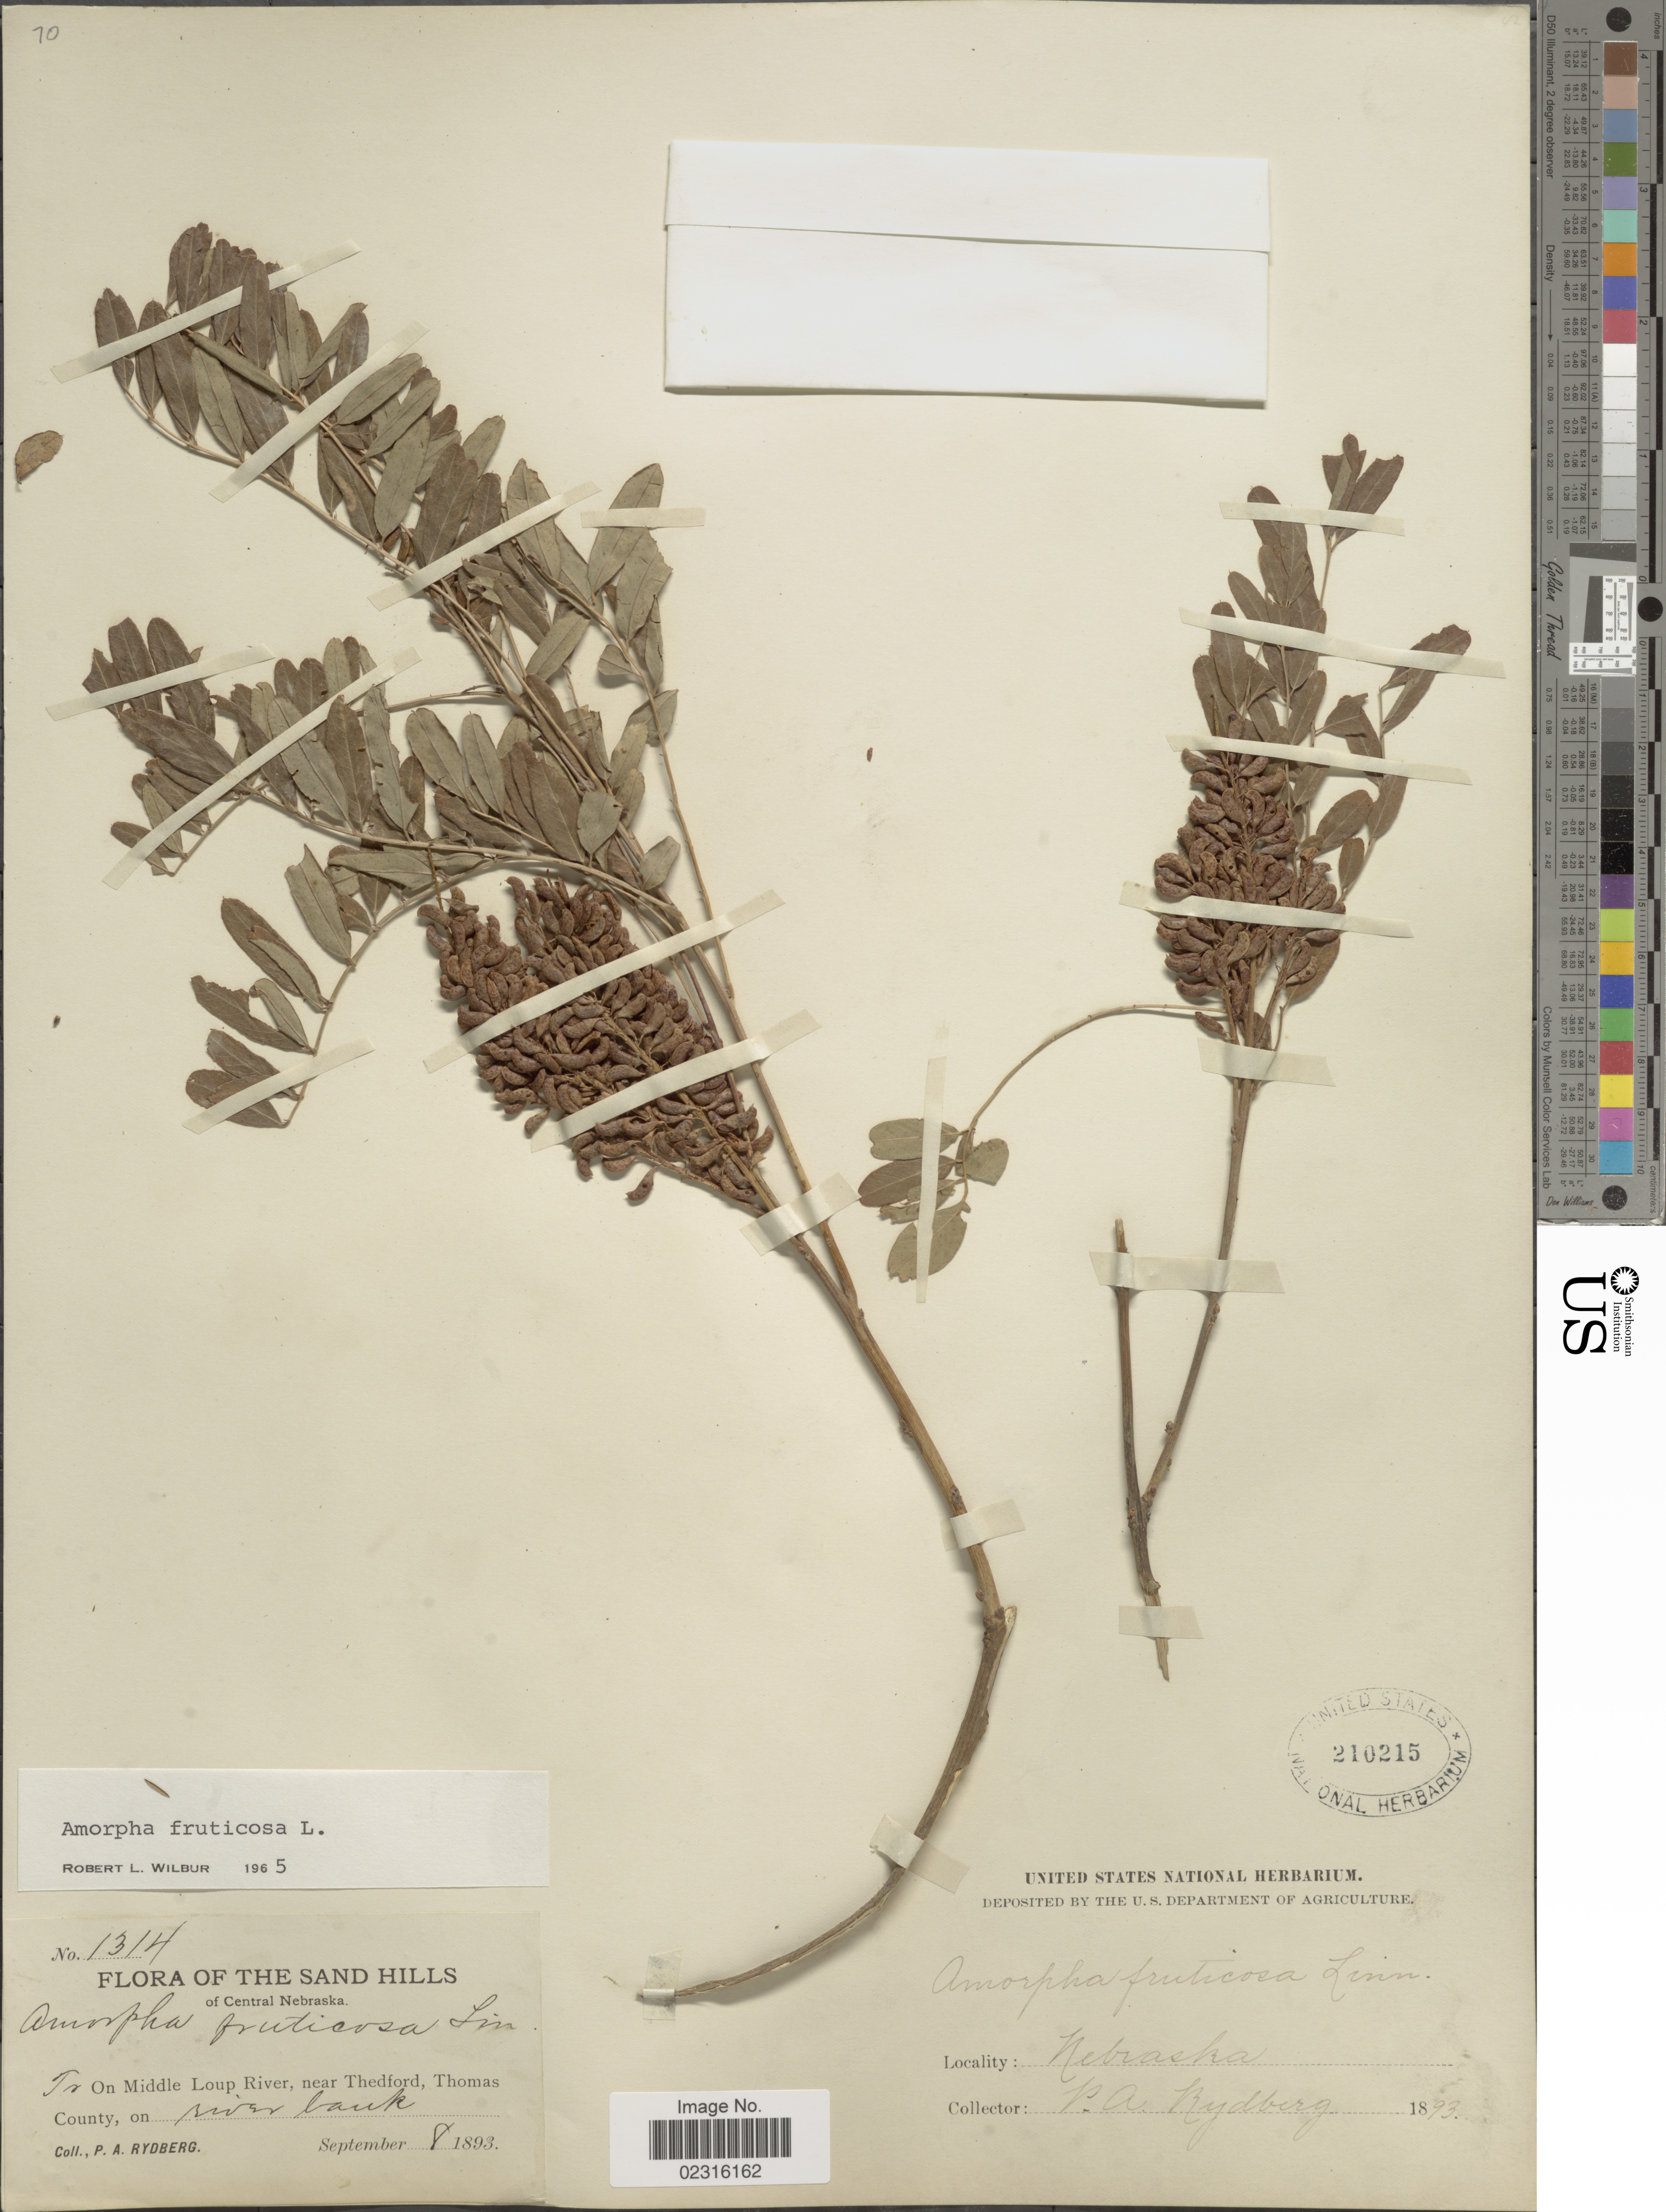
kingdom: Plantae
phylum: Tracheophyta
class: Magnoliopsida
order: Fabales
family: Fabaceae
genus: Amorpha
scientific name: Amorpha fruticosa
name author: L.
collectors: P. A. Rydberg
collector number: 1314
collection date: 1893-09-08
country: United States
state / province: Nebraska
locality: The Sand Hills of Central Nebraska, on Middle Loup River, near Thedford, Thomas County, on river bank.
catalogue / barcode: US 210215